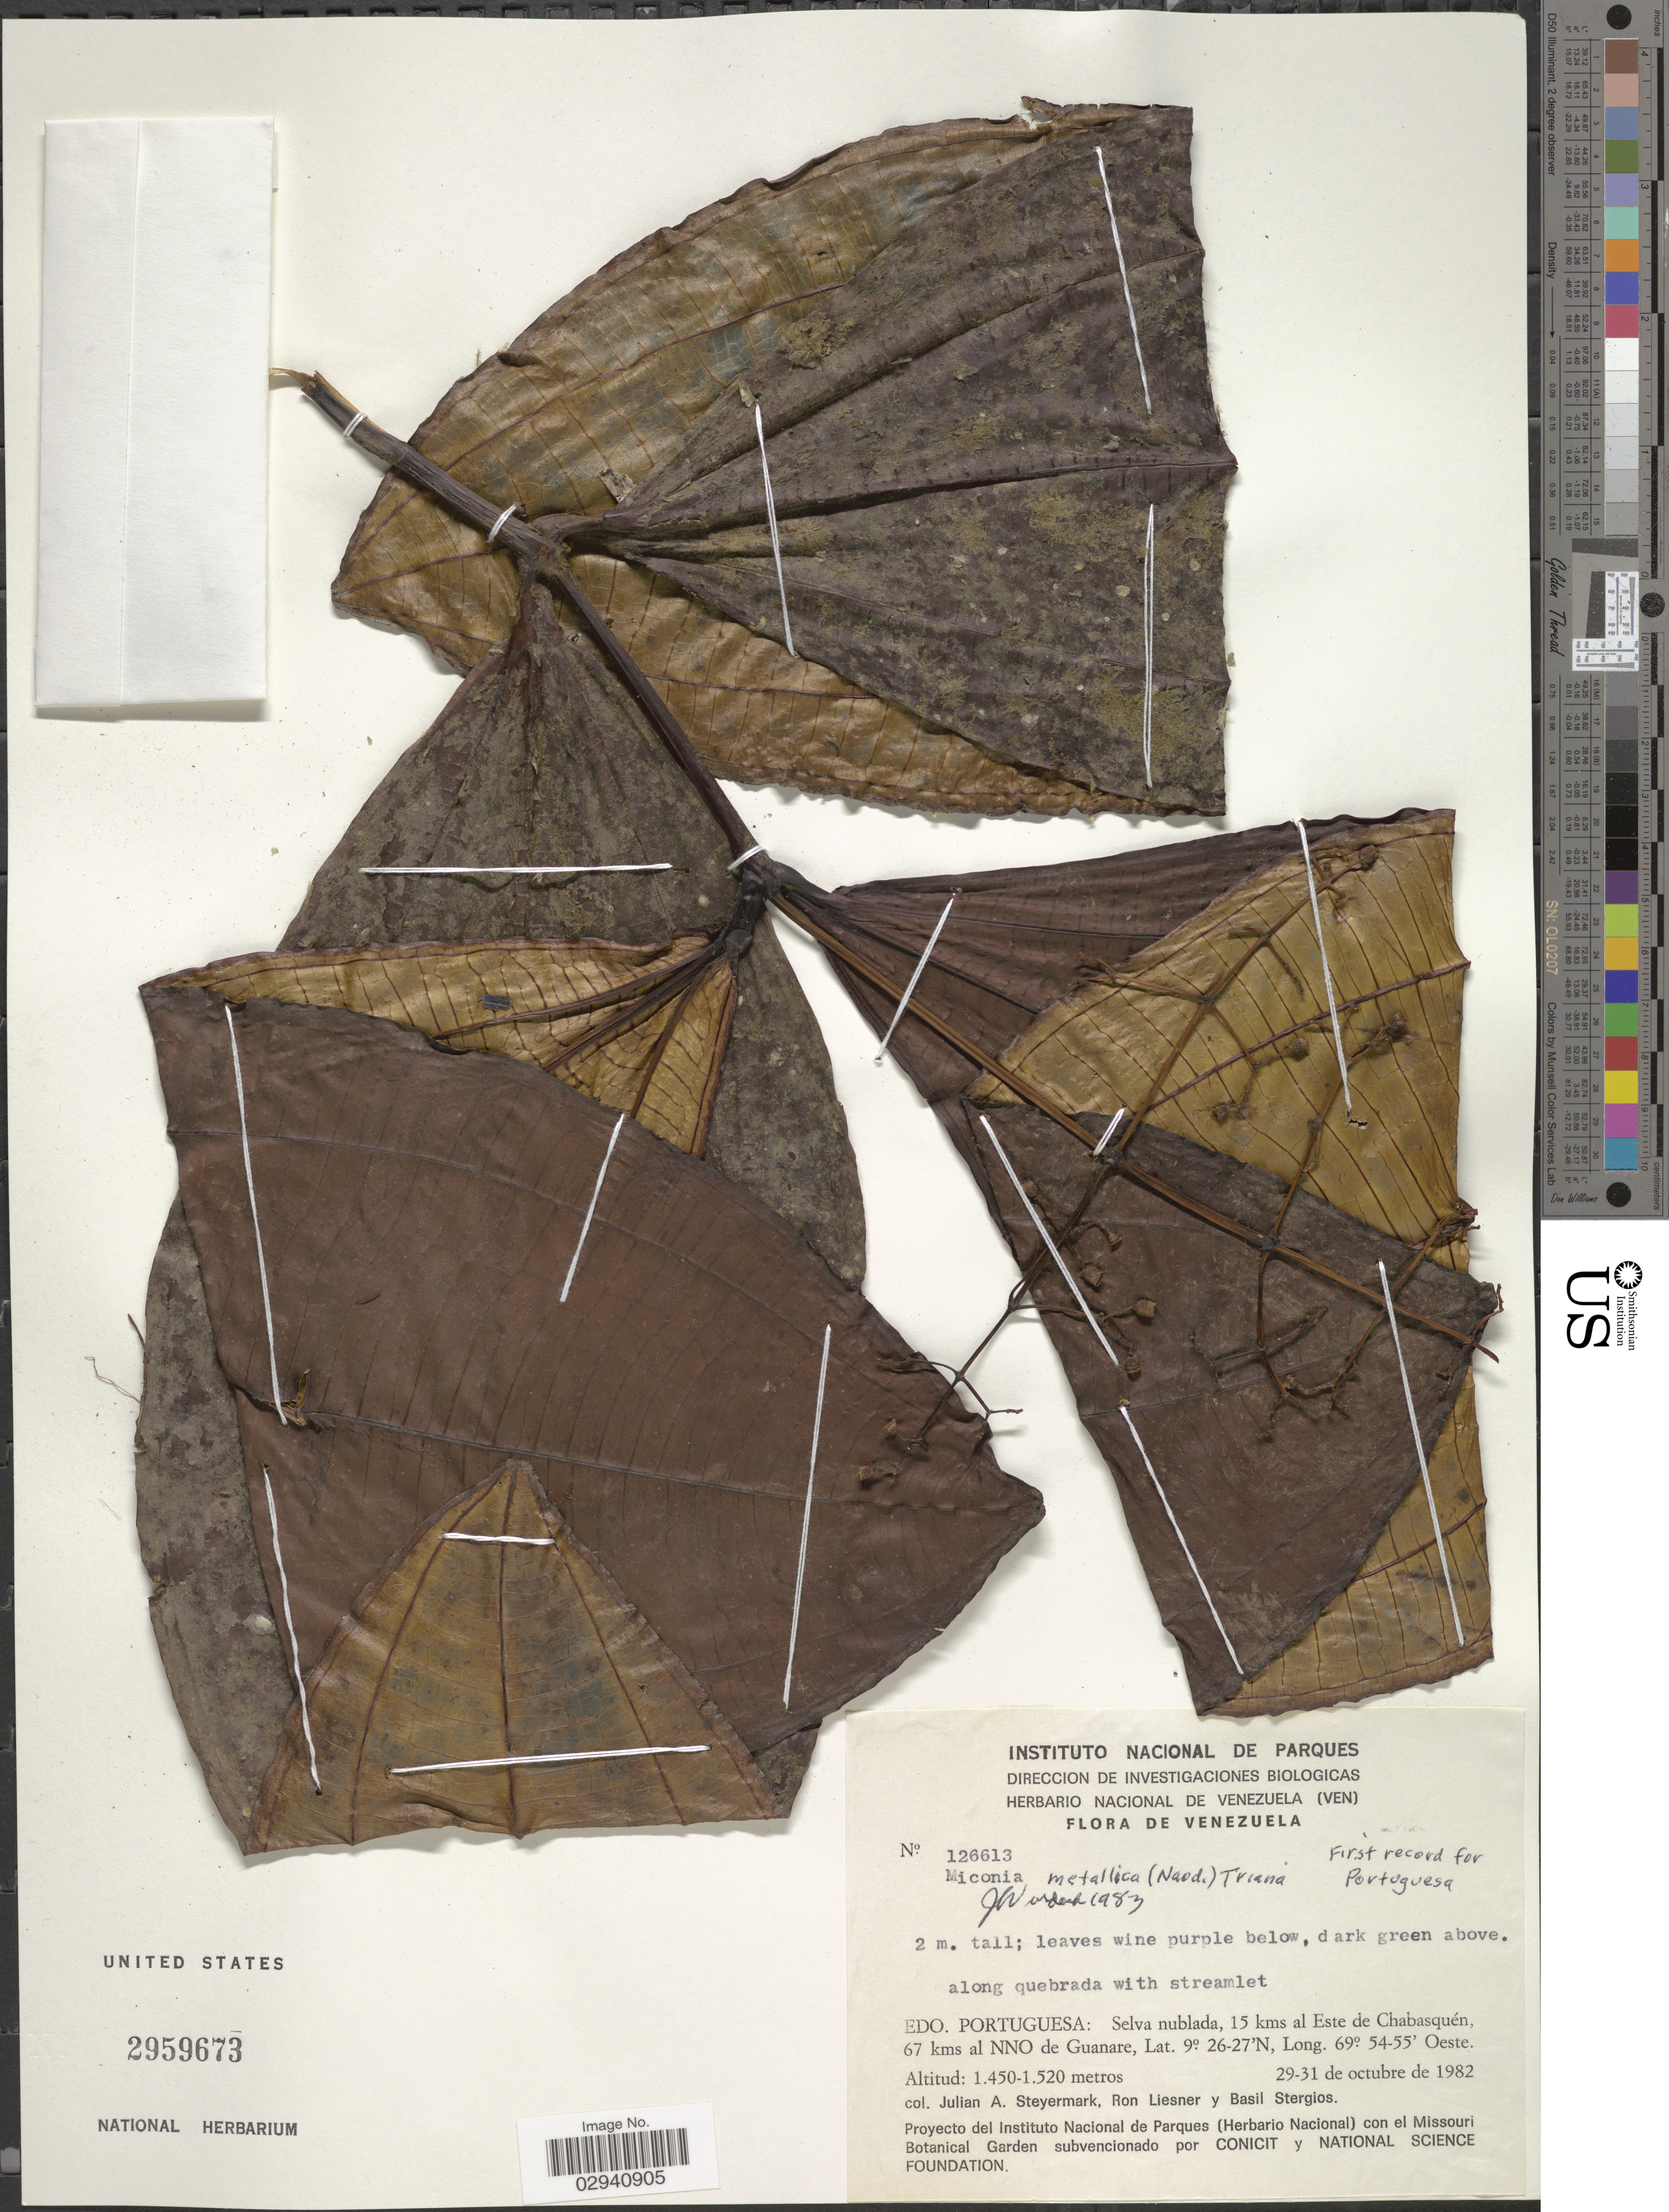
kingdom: Plantae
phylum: Tracheophyta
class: Magnoliopsida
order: Myrtales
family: Melastomataceae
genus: Miconia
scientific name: Miconia metallica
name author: (Naudin) Triana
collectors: J. Steyermark, R. L. Liesner & B. G. Stergios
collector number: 126613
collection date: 1982-10-29/1982-10-31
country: Venezuela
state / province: Portuguesa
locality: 15 kms al E de Chabasquén, 67 kms al NNO de Guanare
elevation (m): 1450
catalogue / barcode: US 2959673